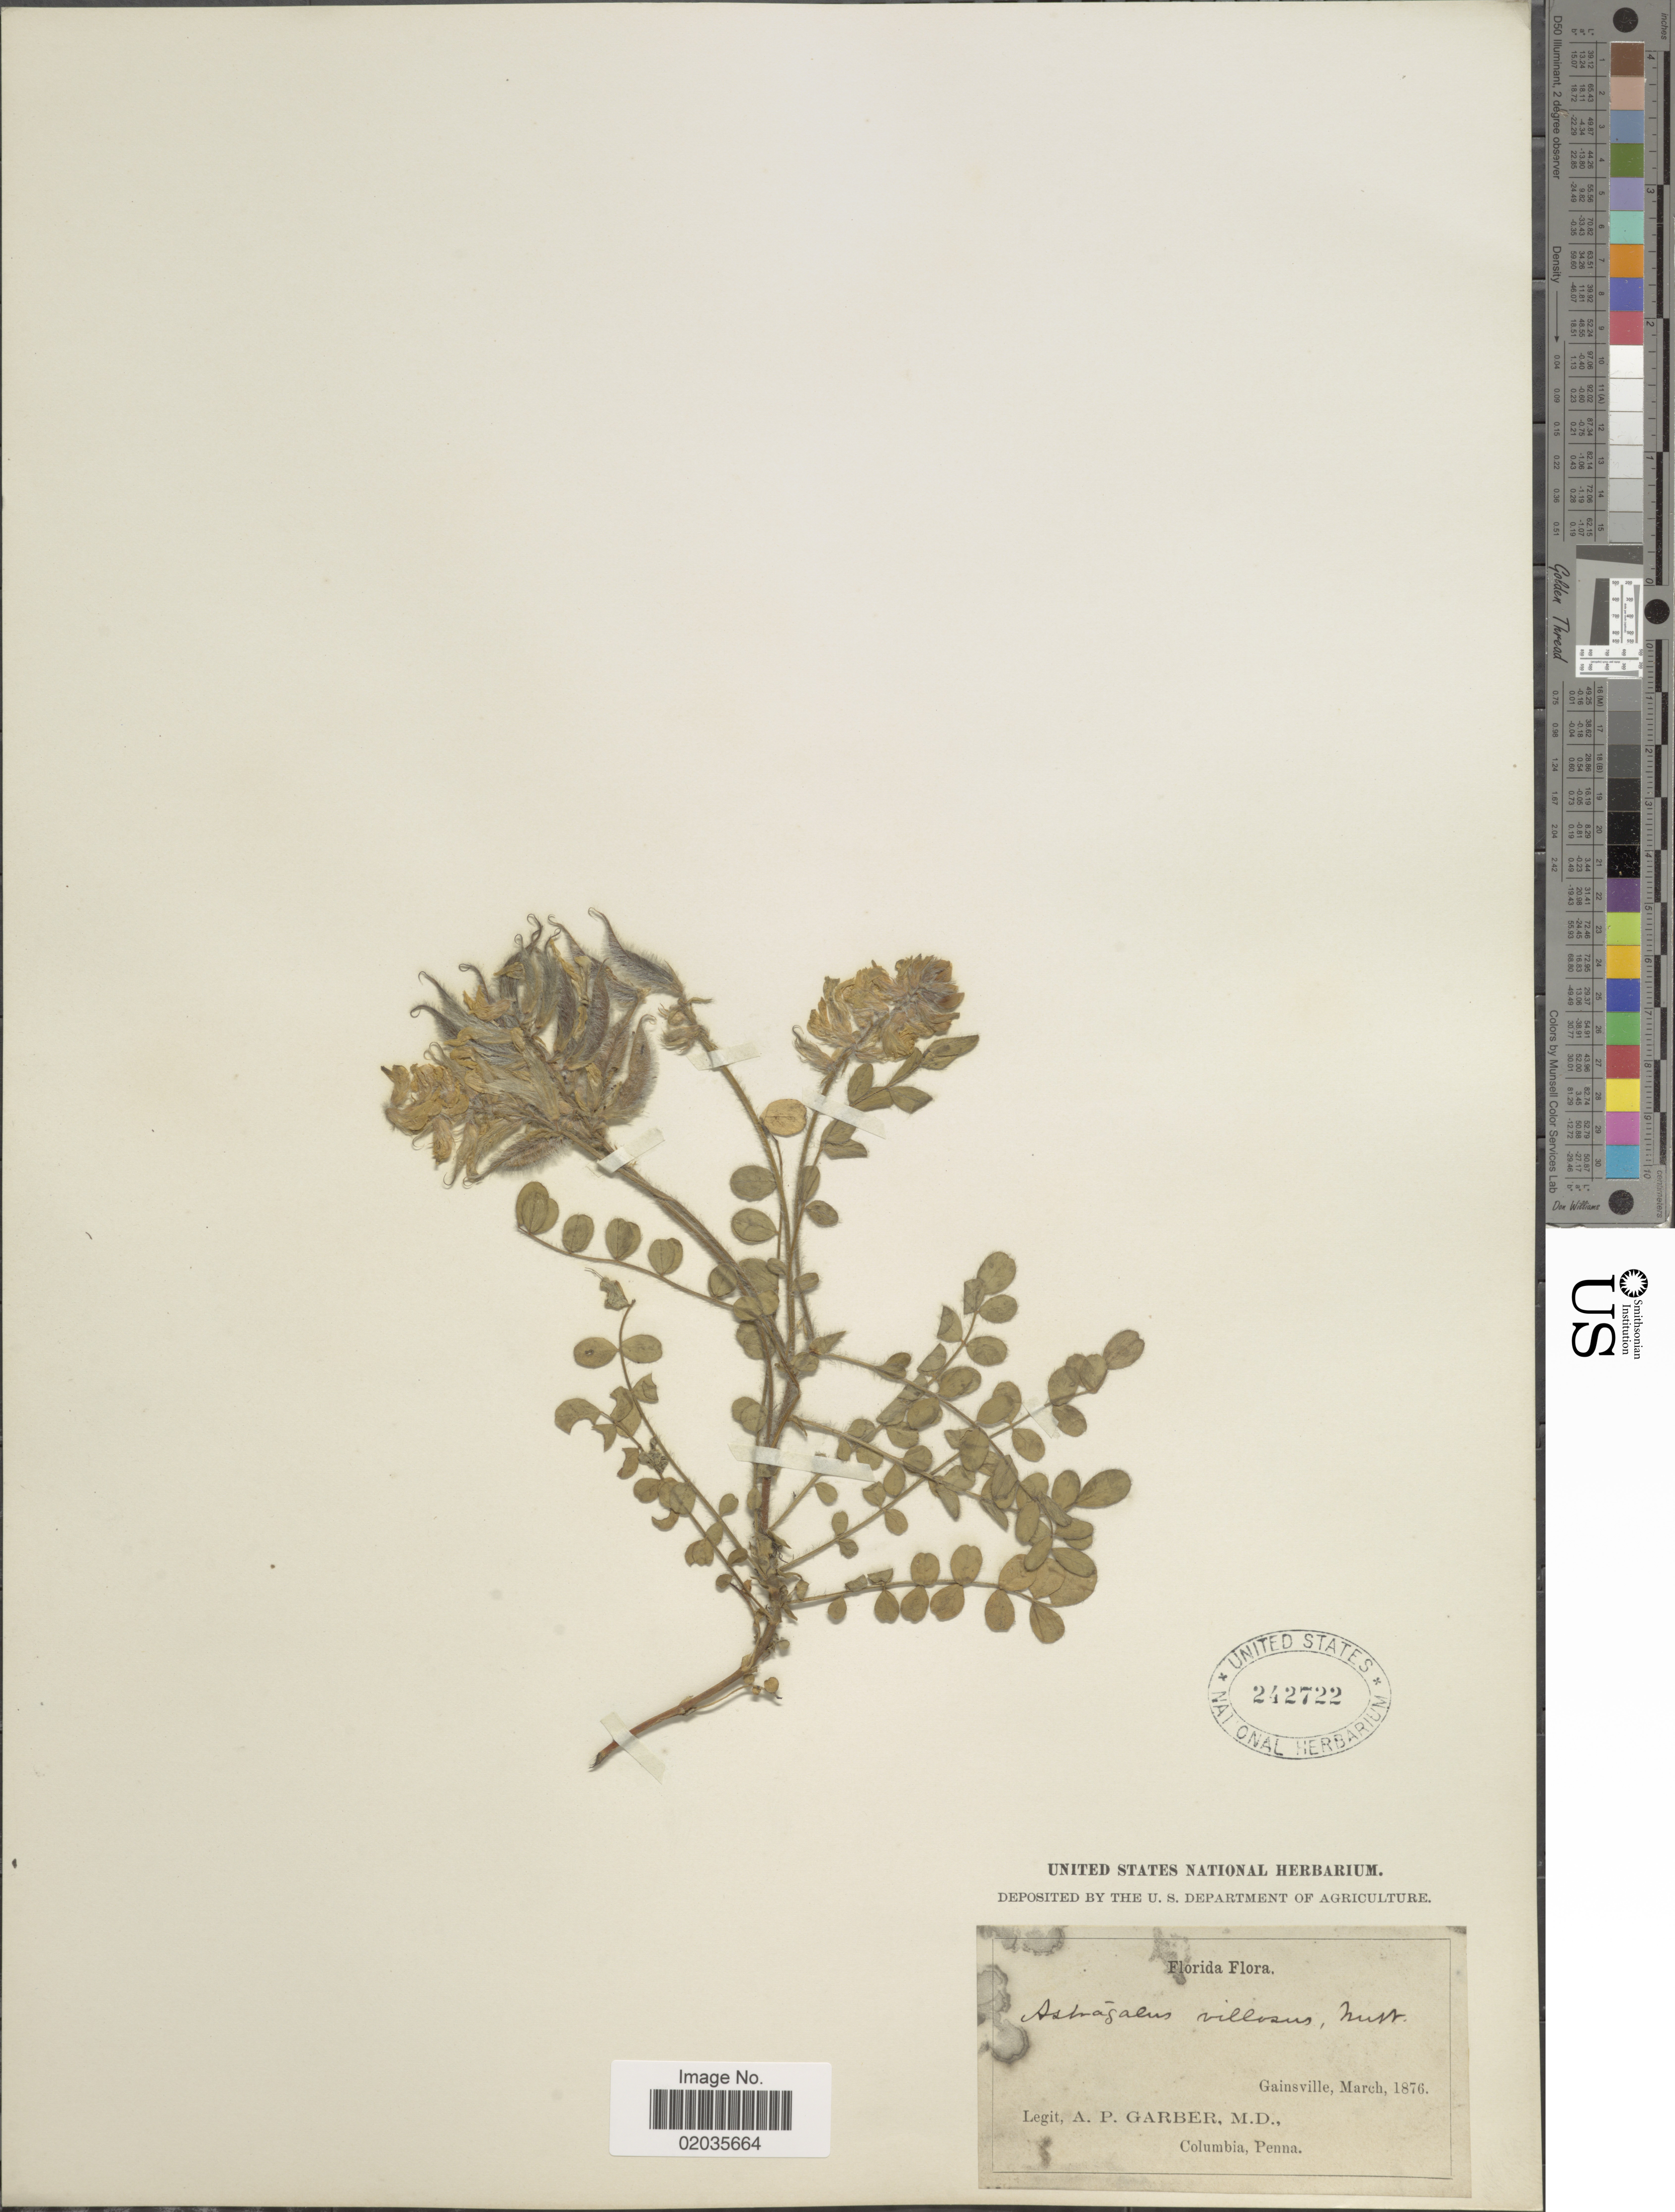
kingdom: Plantae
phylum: Tracheophyta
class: Magnoliopsida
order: Fabales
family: Fabaceae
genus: Astragalus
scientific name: Astragalus villosus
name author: Michx.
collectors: A. P. Garber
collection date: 1876-03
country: United States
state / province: Florida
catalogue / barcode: US 242722